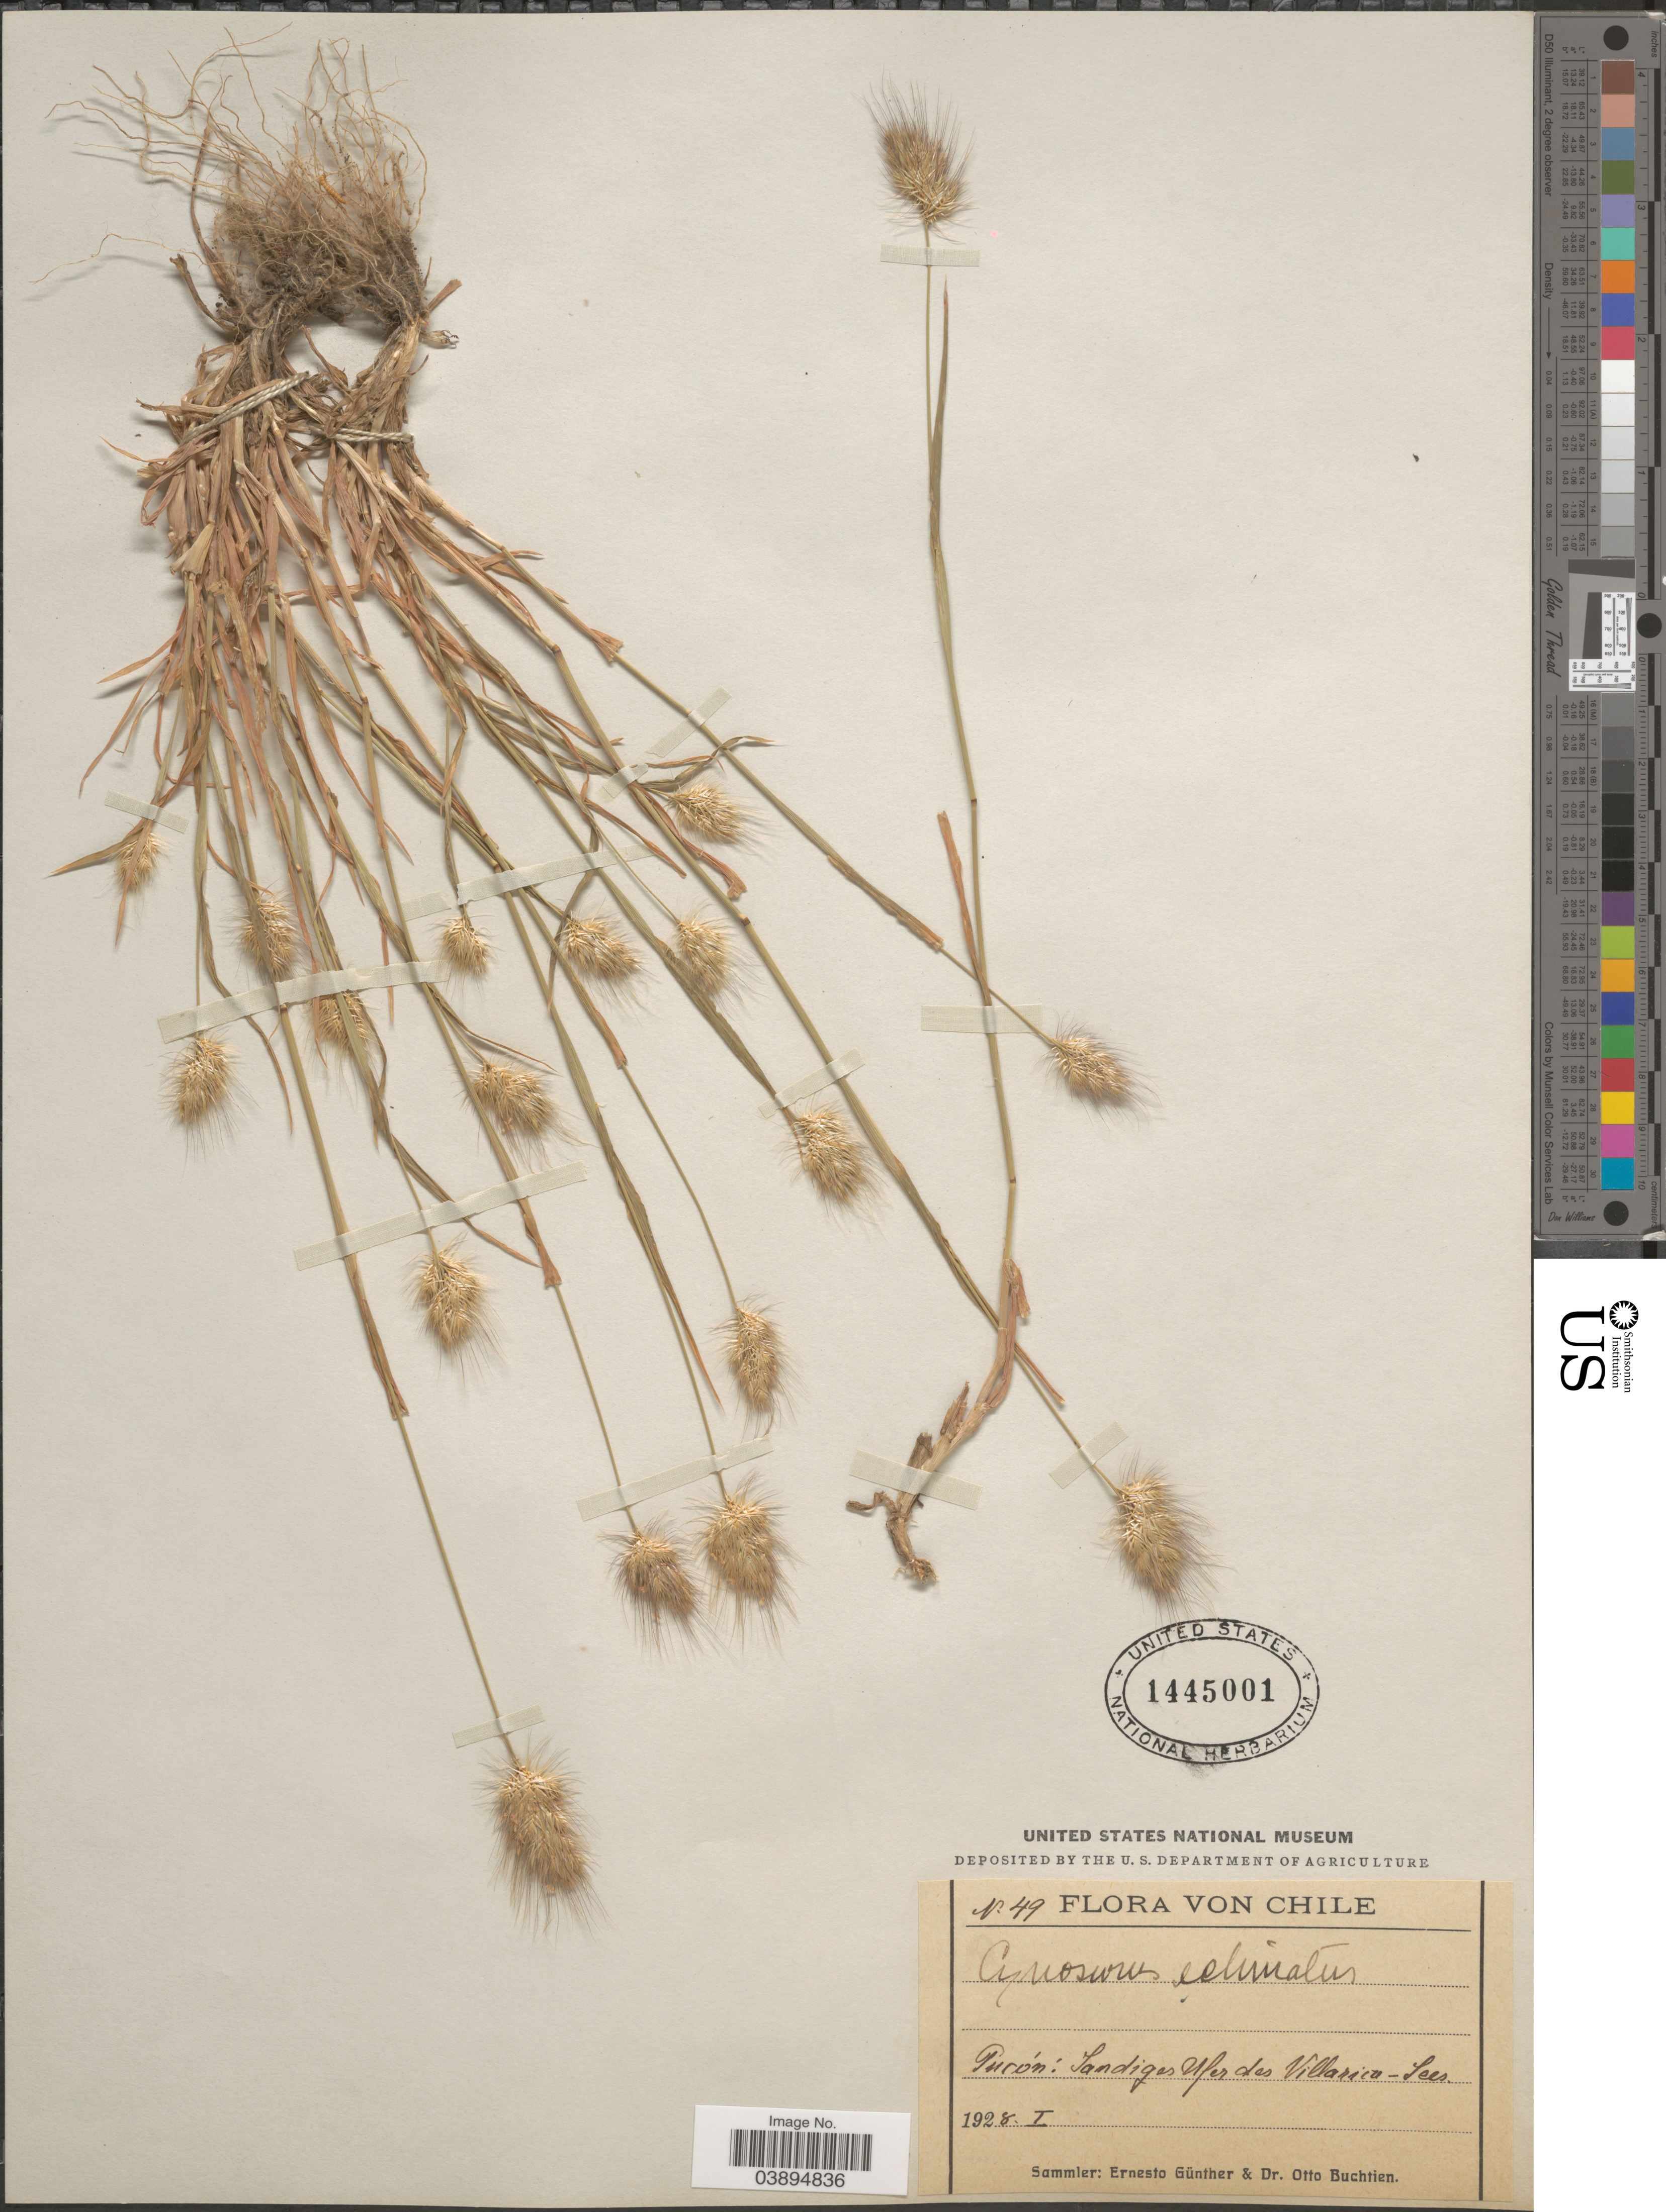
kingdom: Plantae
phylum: Tracheophyta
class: Liliopsida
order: Poales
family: Poaceae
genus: Cynosurus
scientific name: Cynosurus echinatus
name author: L.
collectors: E. Gunther & O. Buchtien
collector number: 49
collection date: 1928-01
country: Chile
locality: Pucón: Sandigen Ufer des Villarica-Secs.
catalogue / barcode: US 1445001